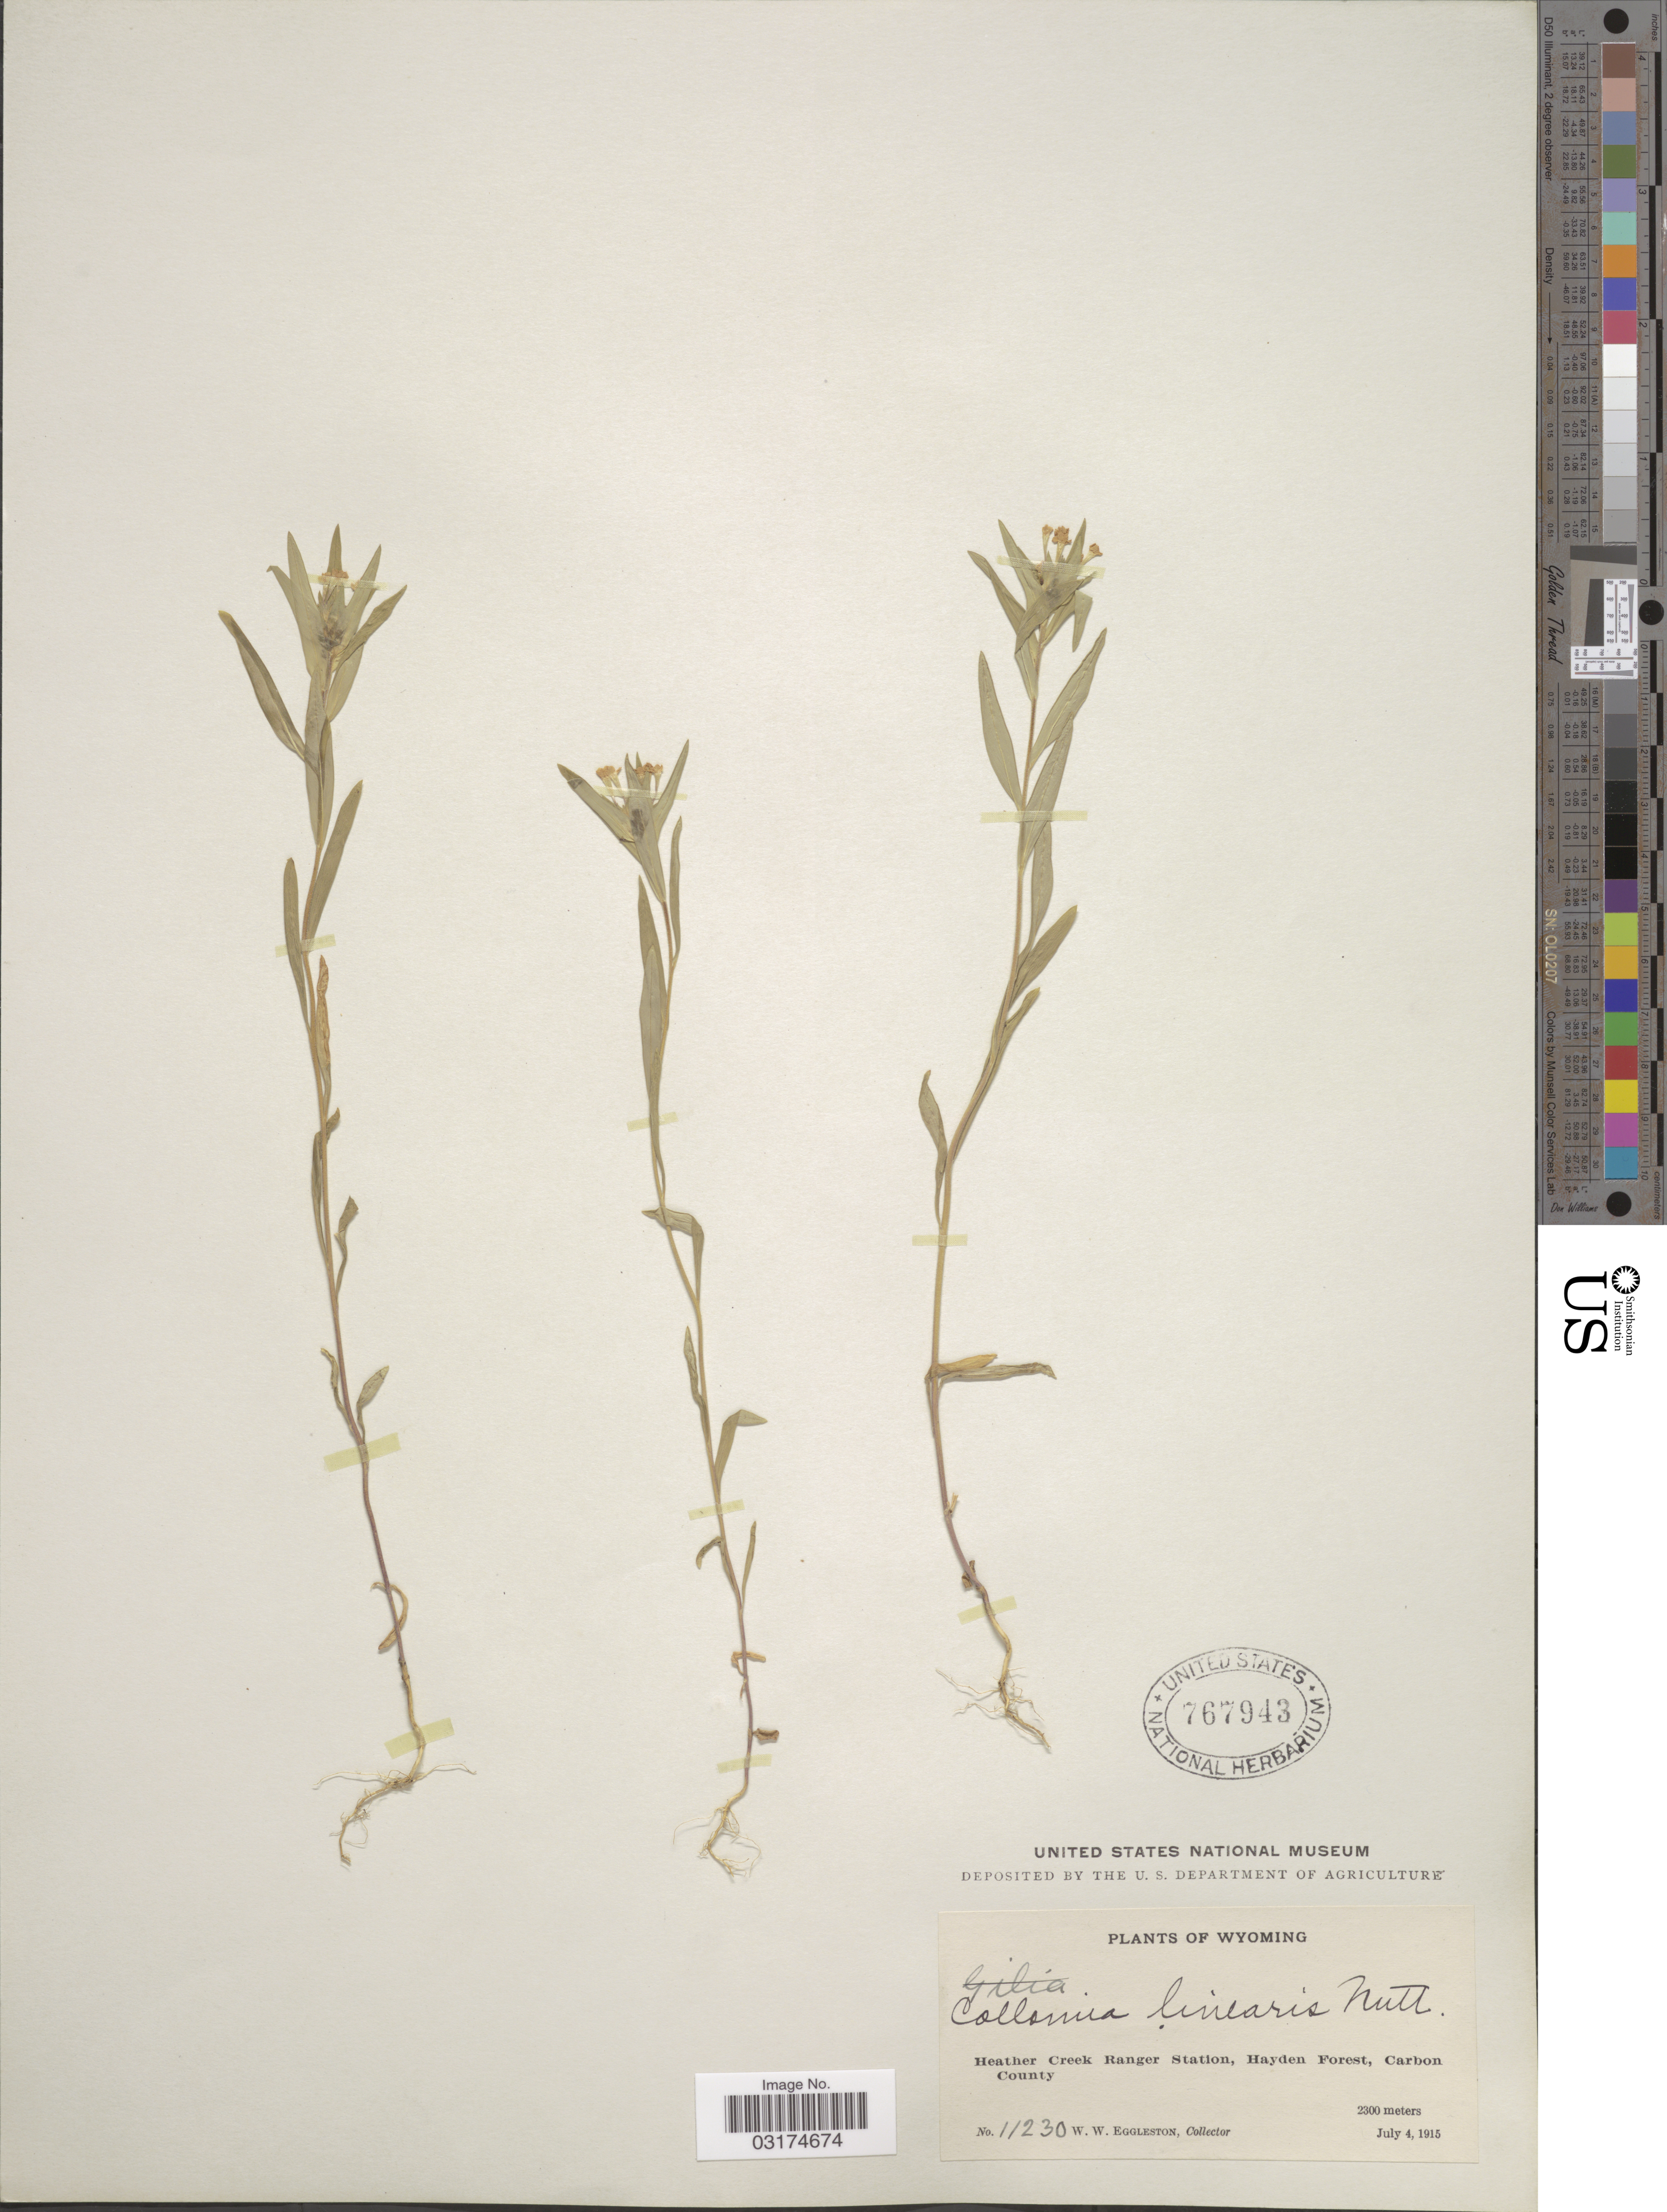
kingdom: Plantae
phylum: Tracheophyta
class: Magnoliopsida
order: Ericales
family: Polemoniaceae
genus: Collomia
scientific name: Collomia linearis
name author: Nutt.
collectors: W. W. Eggleston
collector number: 11230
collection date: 1915-07-04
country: United States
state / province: Wyoming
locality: Heather Creek Ranger Station, Hayden Forest, Carbon County.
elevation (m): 2300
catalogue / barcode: US 767943